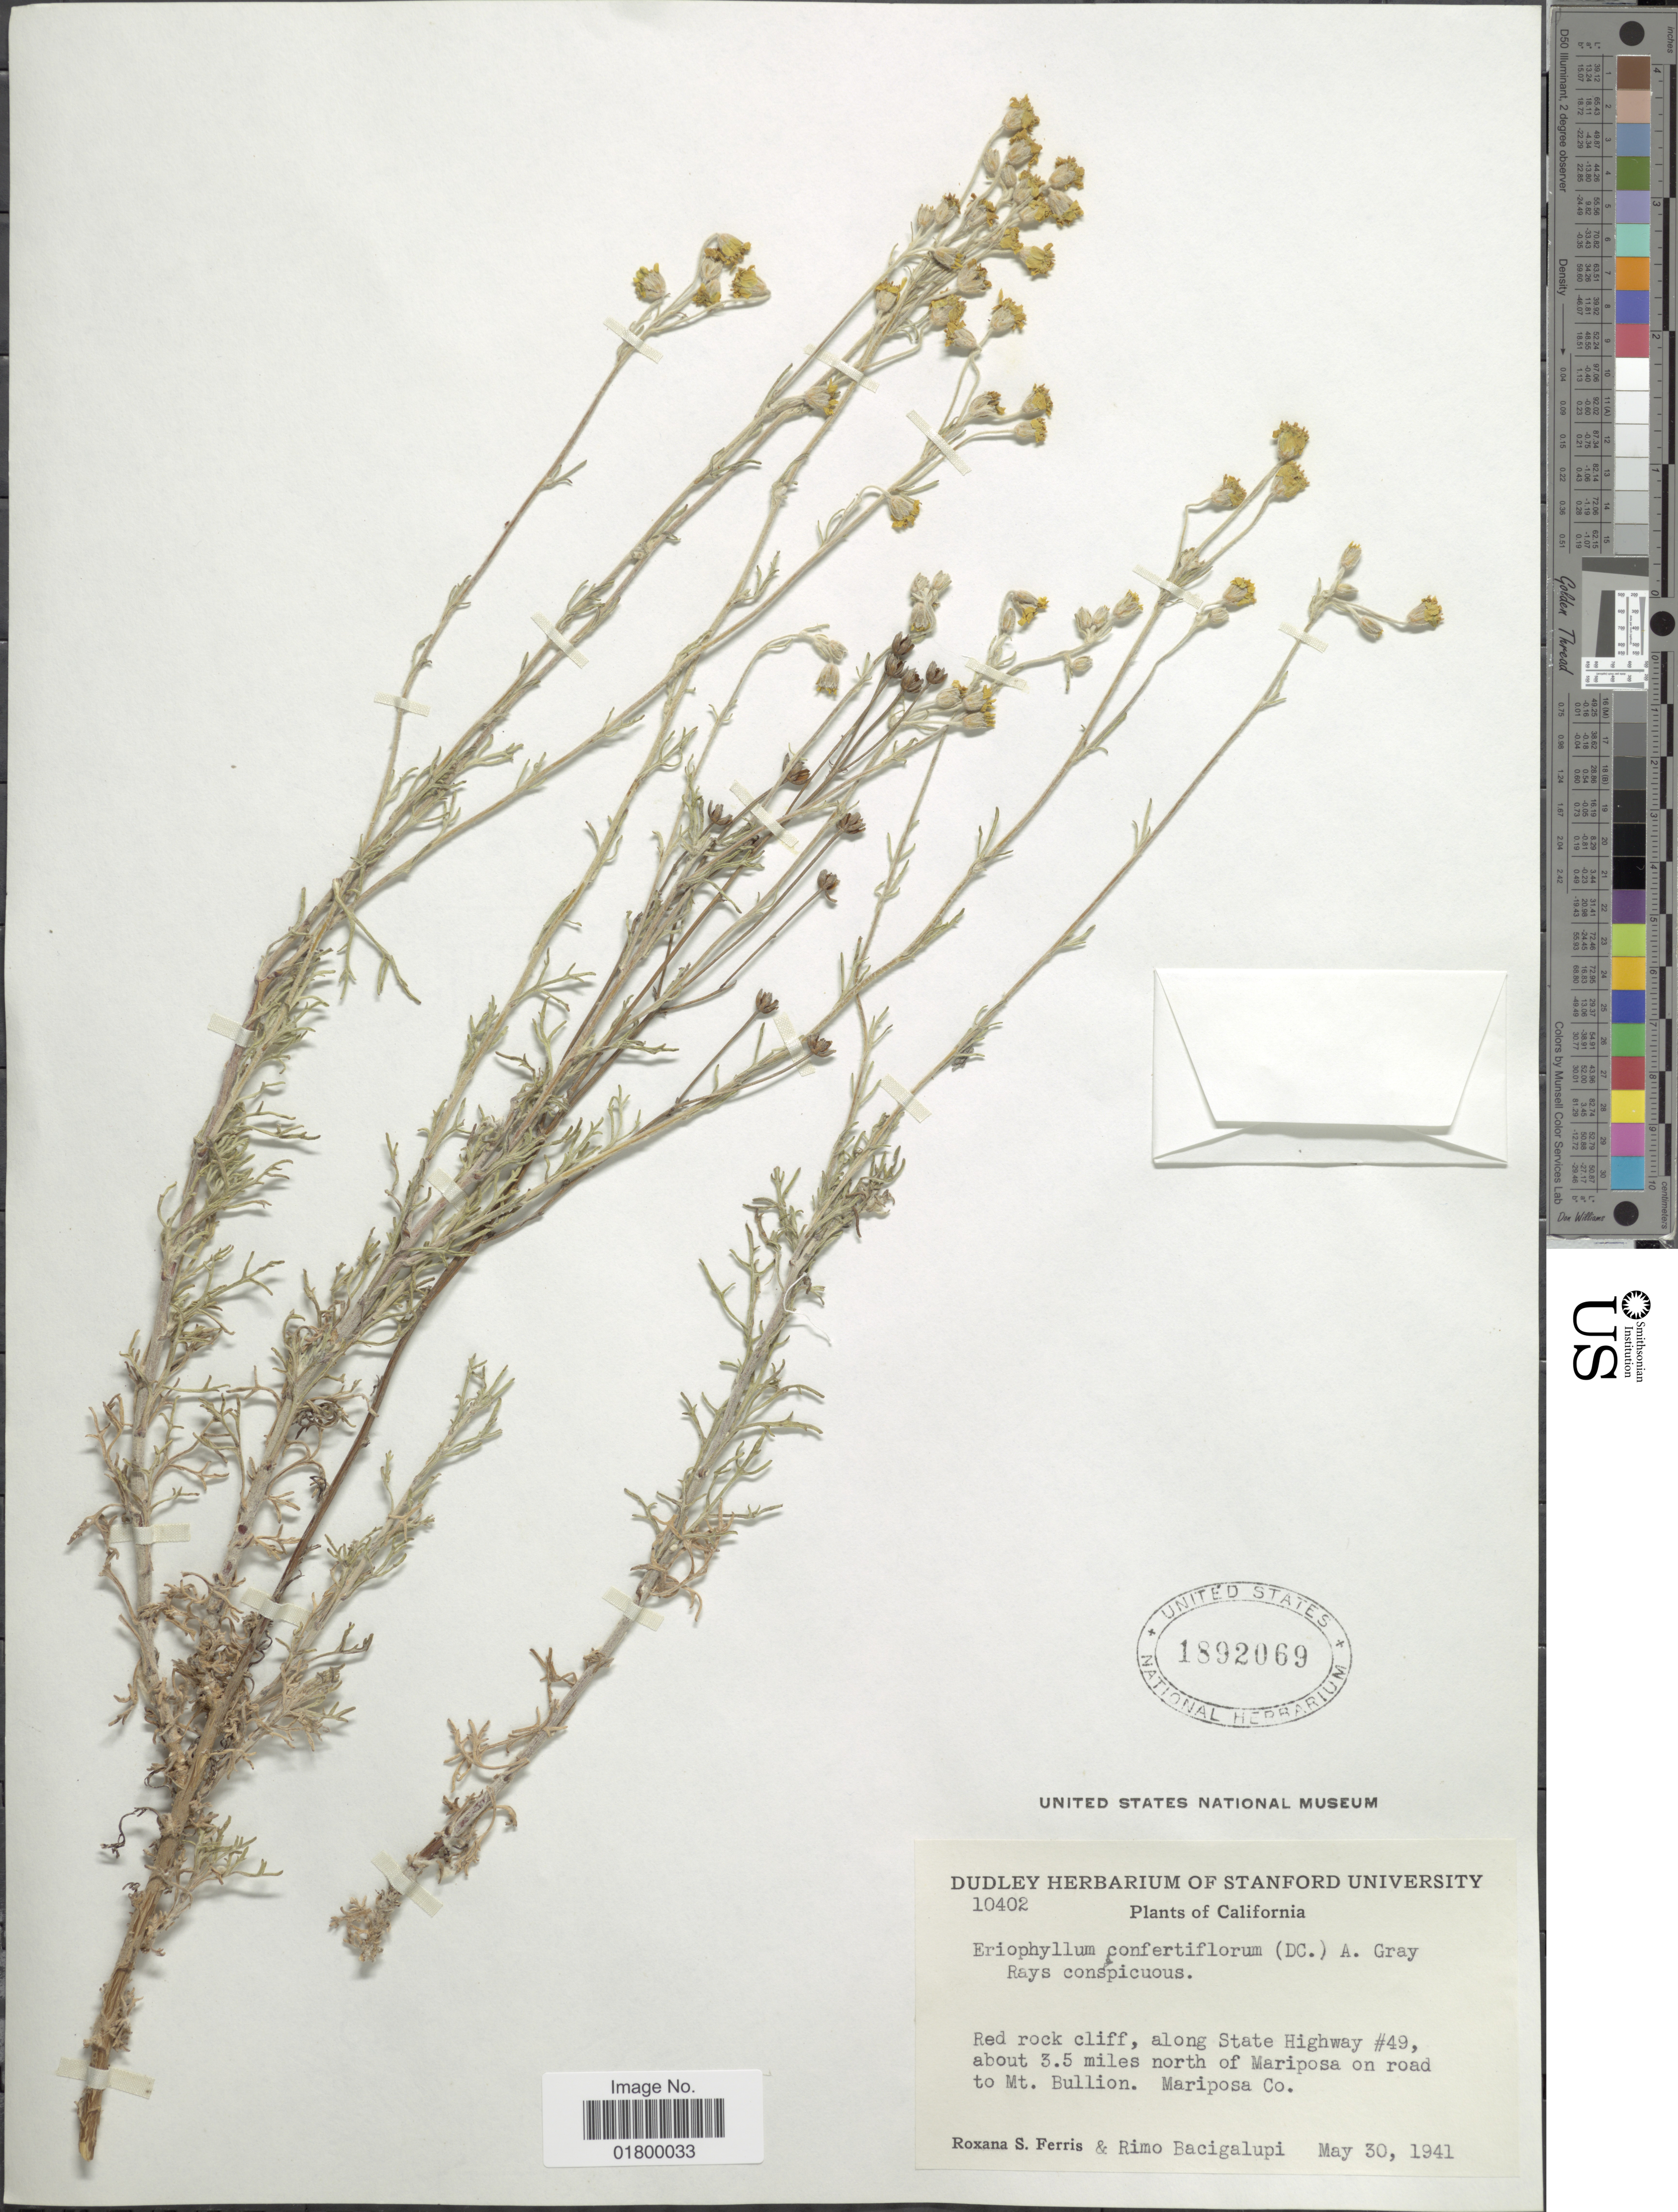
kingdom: Plantae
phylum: Tracheophyta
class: Magnoliopsida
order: Asterales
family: Asteraceae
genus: Eriophyllum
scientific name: Eriophyllum confertiflorum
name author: (DC.) A. Gray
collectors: R. S. Ferris & R. Bacigalupi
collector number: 10402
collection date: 1941-05-30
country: United States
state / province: California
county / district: Mariposa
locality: Red rock cliff, along State Highway #49, about 3.5 miles north of Mariposa on road to Mt. Bullion, mariposa Co.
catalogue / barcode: US 1892069